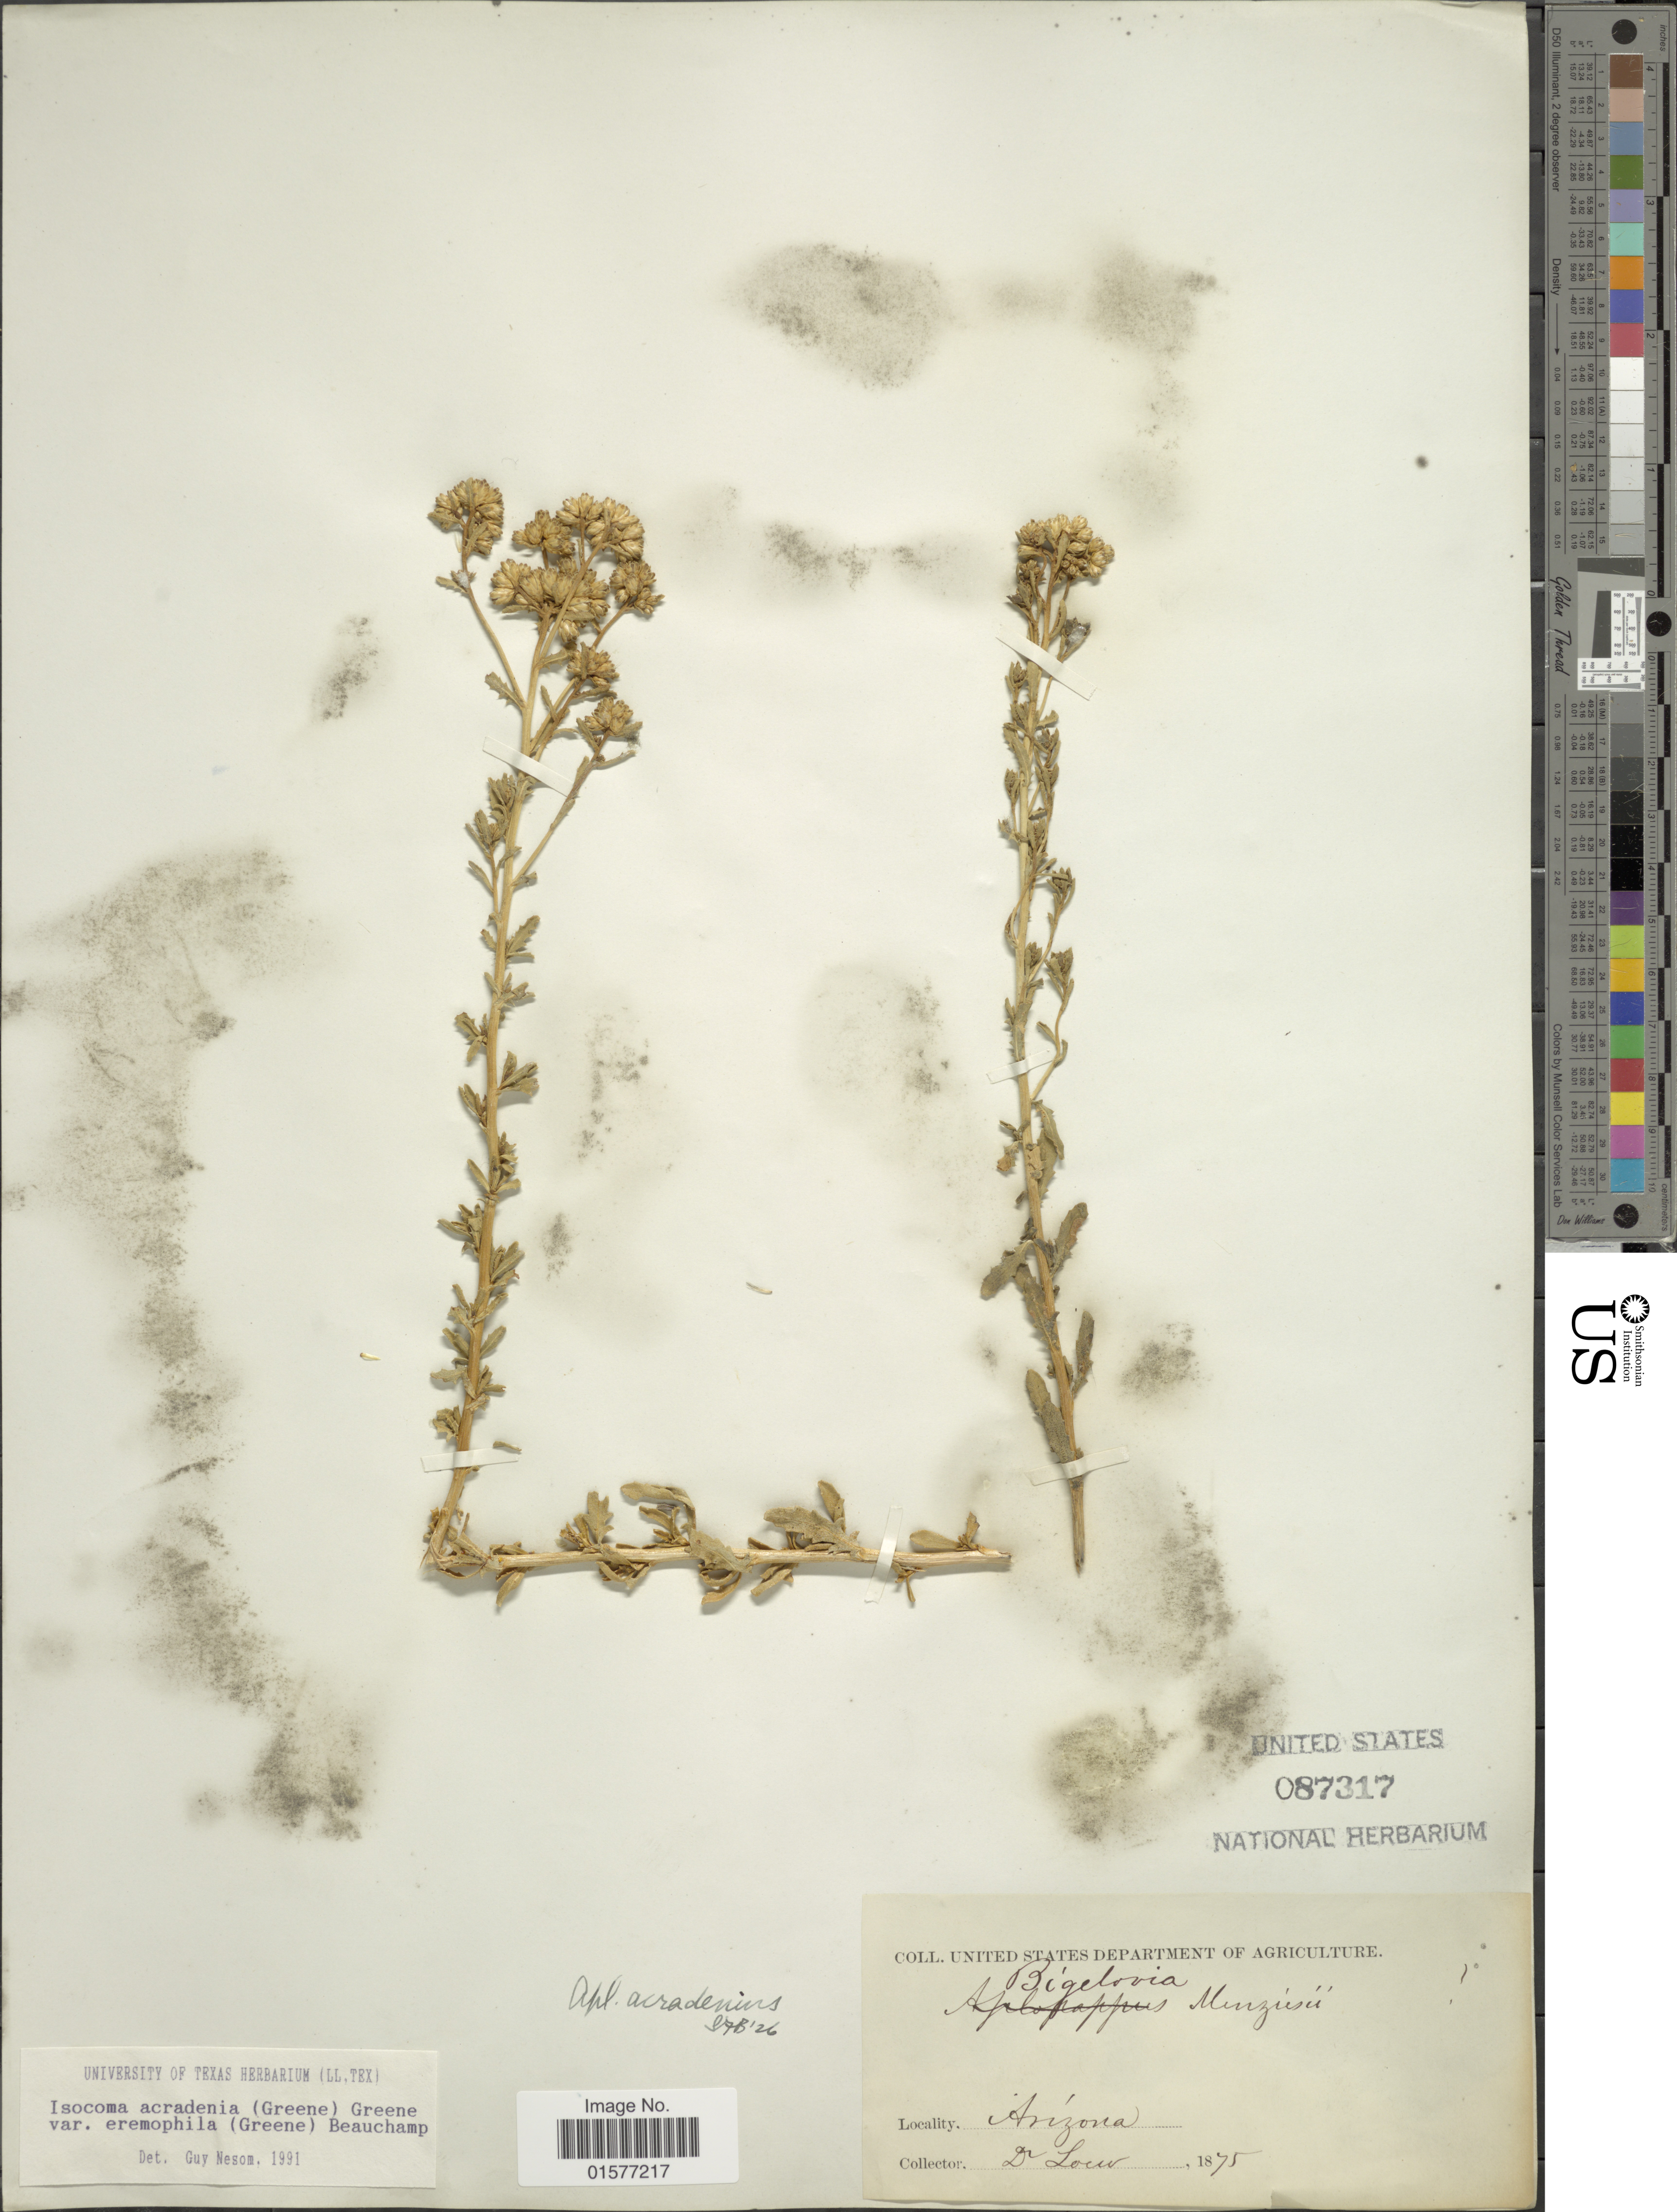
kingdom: Plantae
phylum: Tracheophyta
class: Magnoliopsida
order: Asterales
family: Asteraceae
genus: Isocoma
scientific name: Isocoma acradenia var. eremophila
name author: (S.W. Greene) G.L. Nesom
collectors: Louv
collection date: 1875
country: United States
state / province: Arizona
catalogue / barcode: US 87317